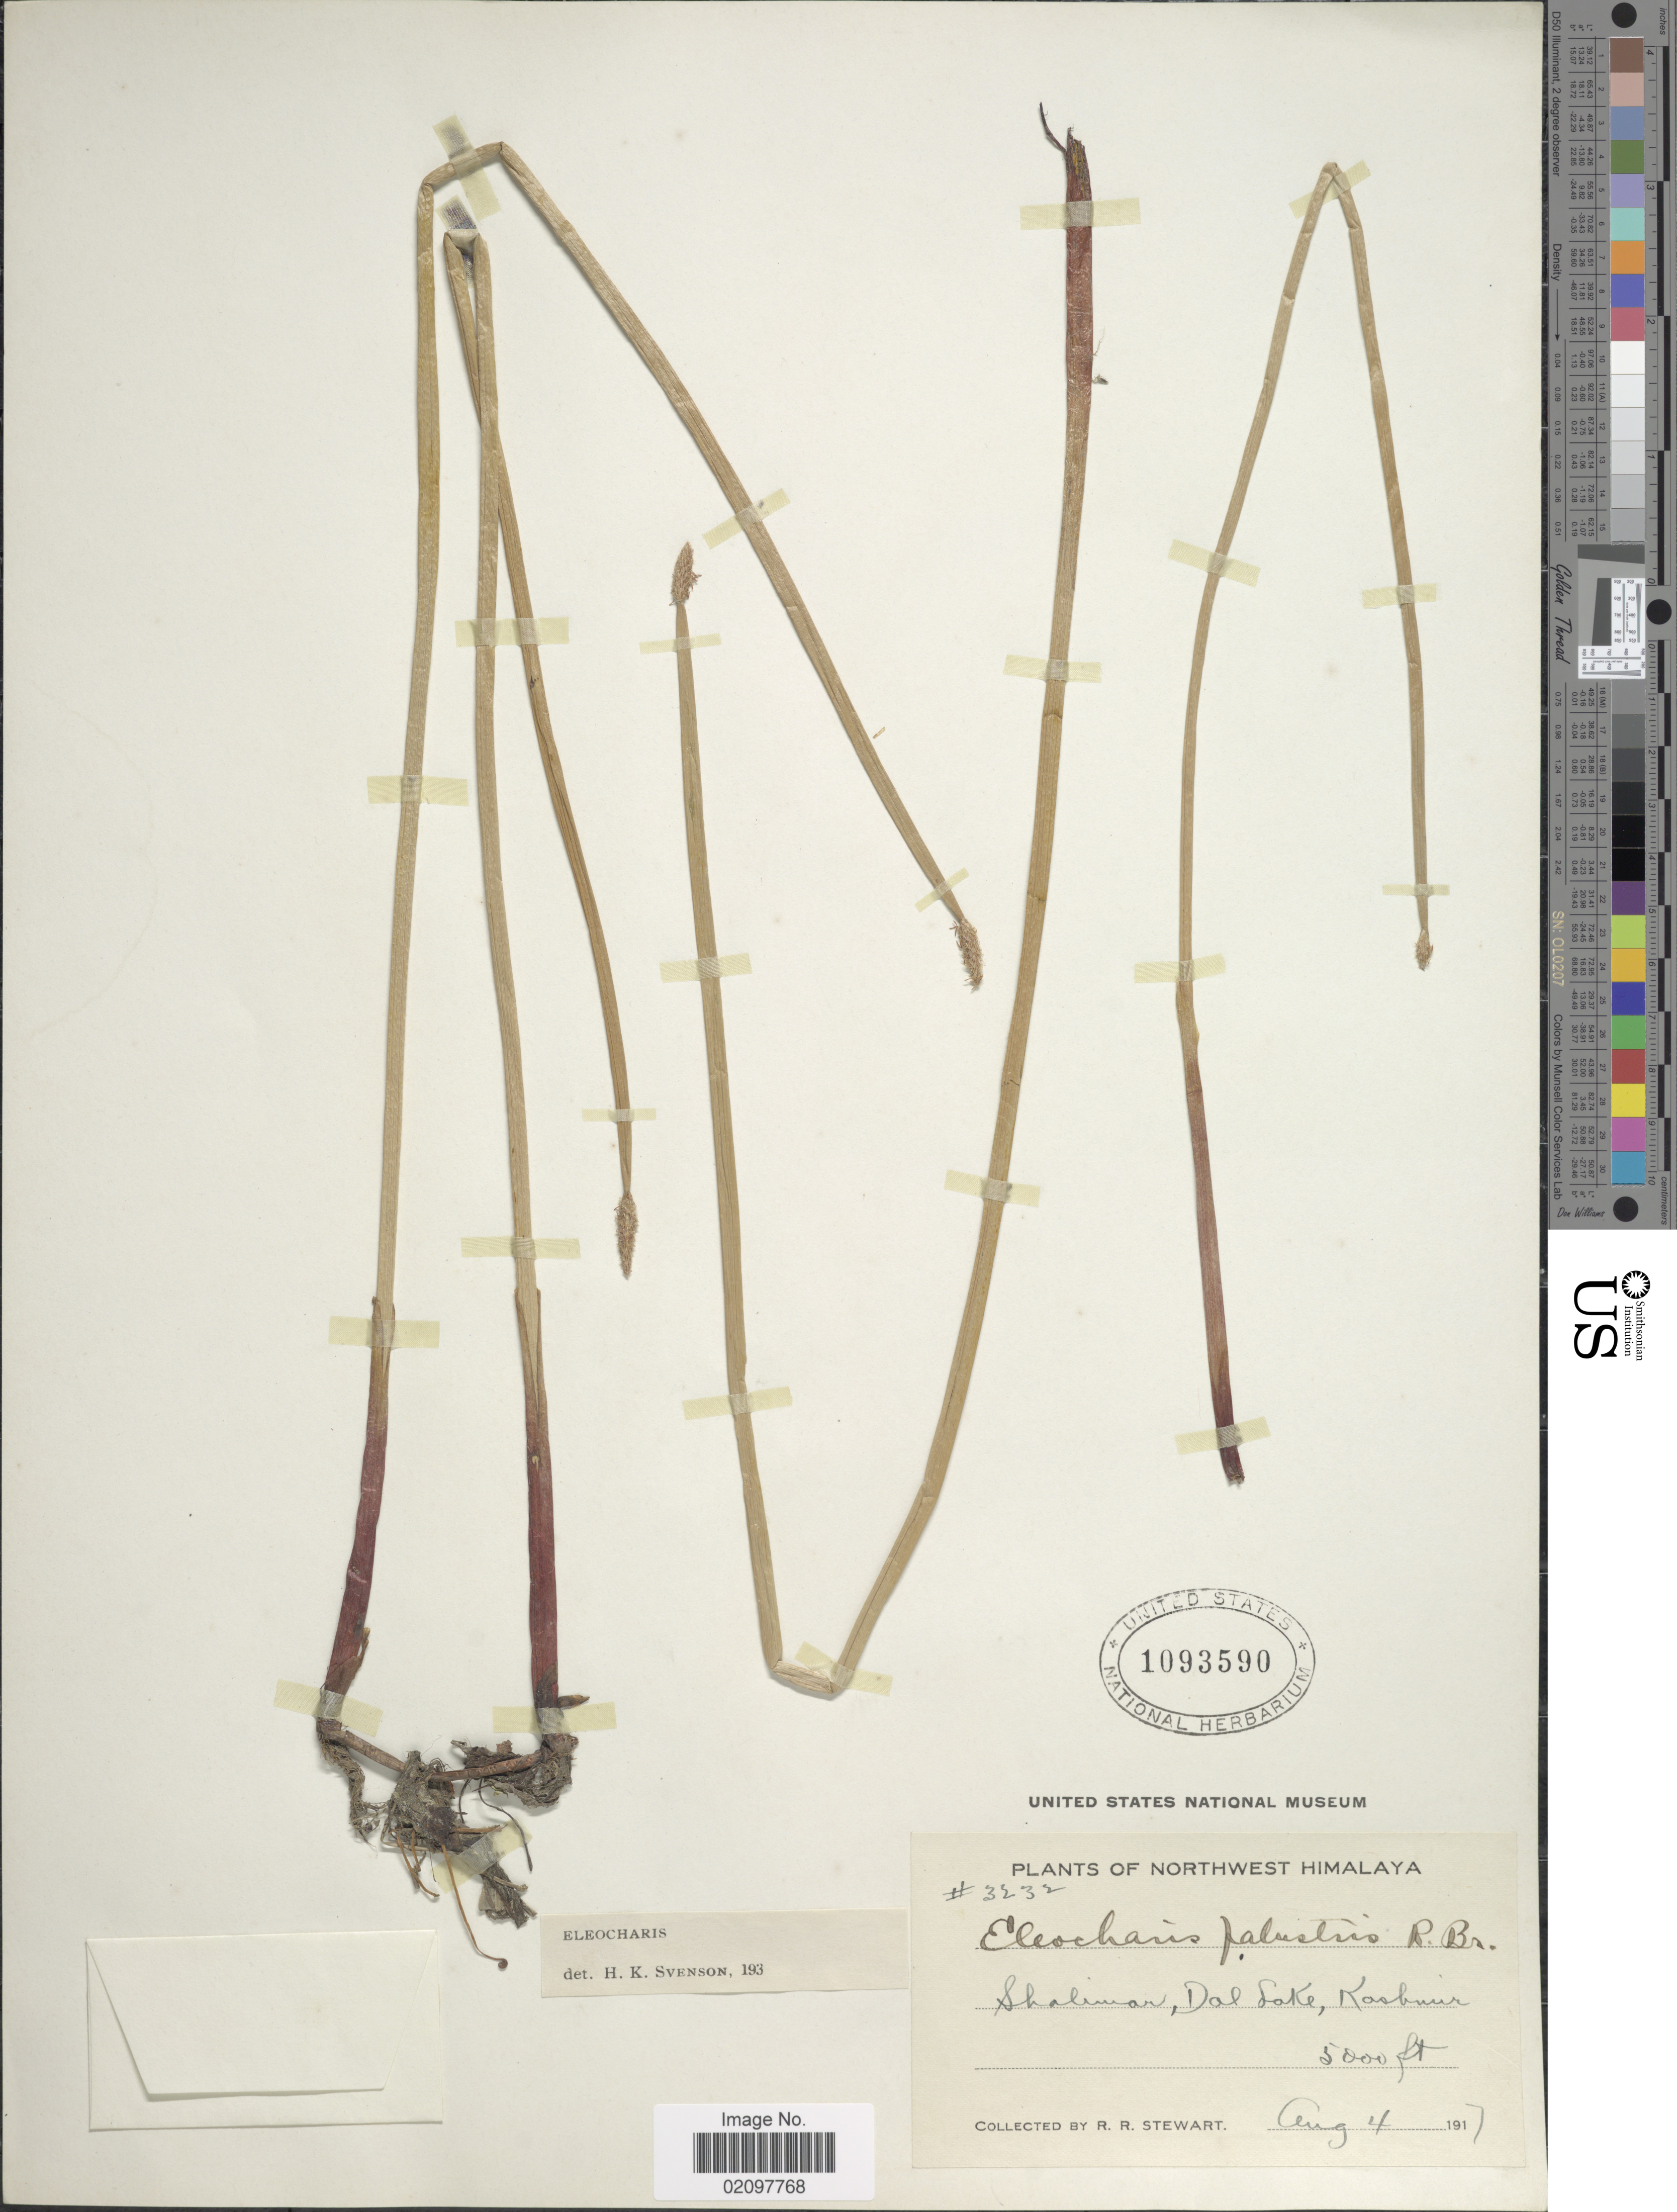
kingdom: Plantae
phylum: Tracheophyta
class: Liliopsida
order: Poales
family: Cyperaceae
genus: Eleocharis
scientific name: Eleocharis palustris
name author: (L.) Roem. & Schult.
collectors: R. R. Stewart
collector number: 3232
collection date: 1917-08-04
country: India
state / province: Jammu and Kashmir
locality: Northwestern Himalaya. Shalimar, Dal Lake, Kashmir.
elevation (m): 1524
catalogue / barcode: US 1093590